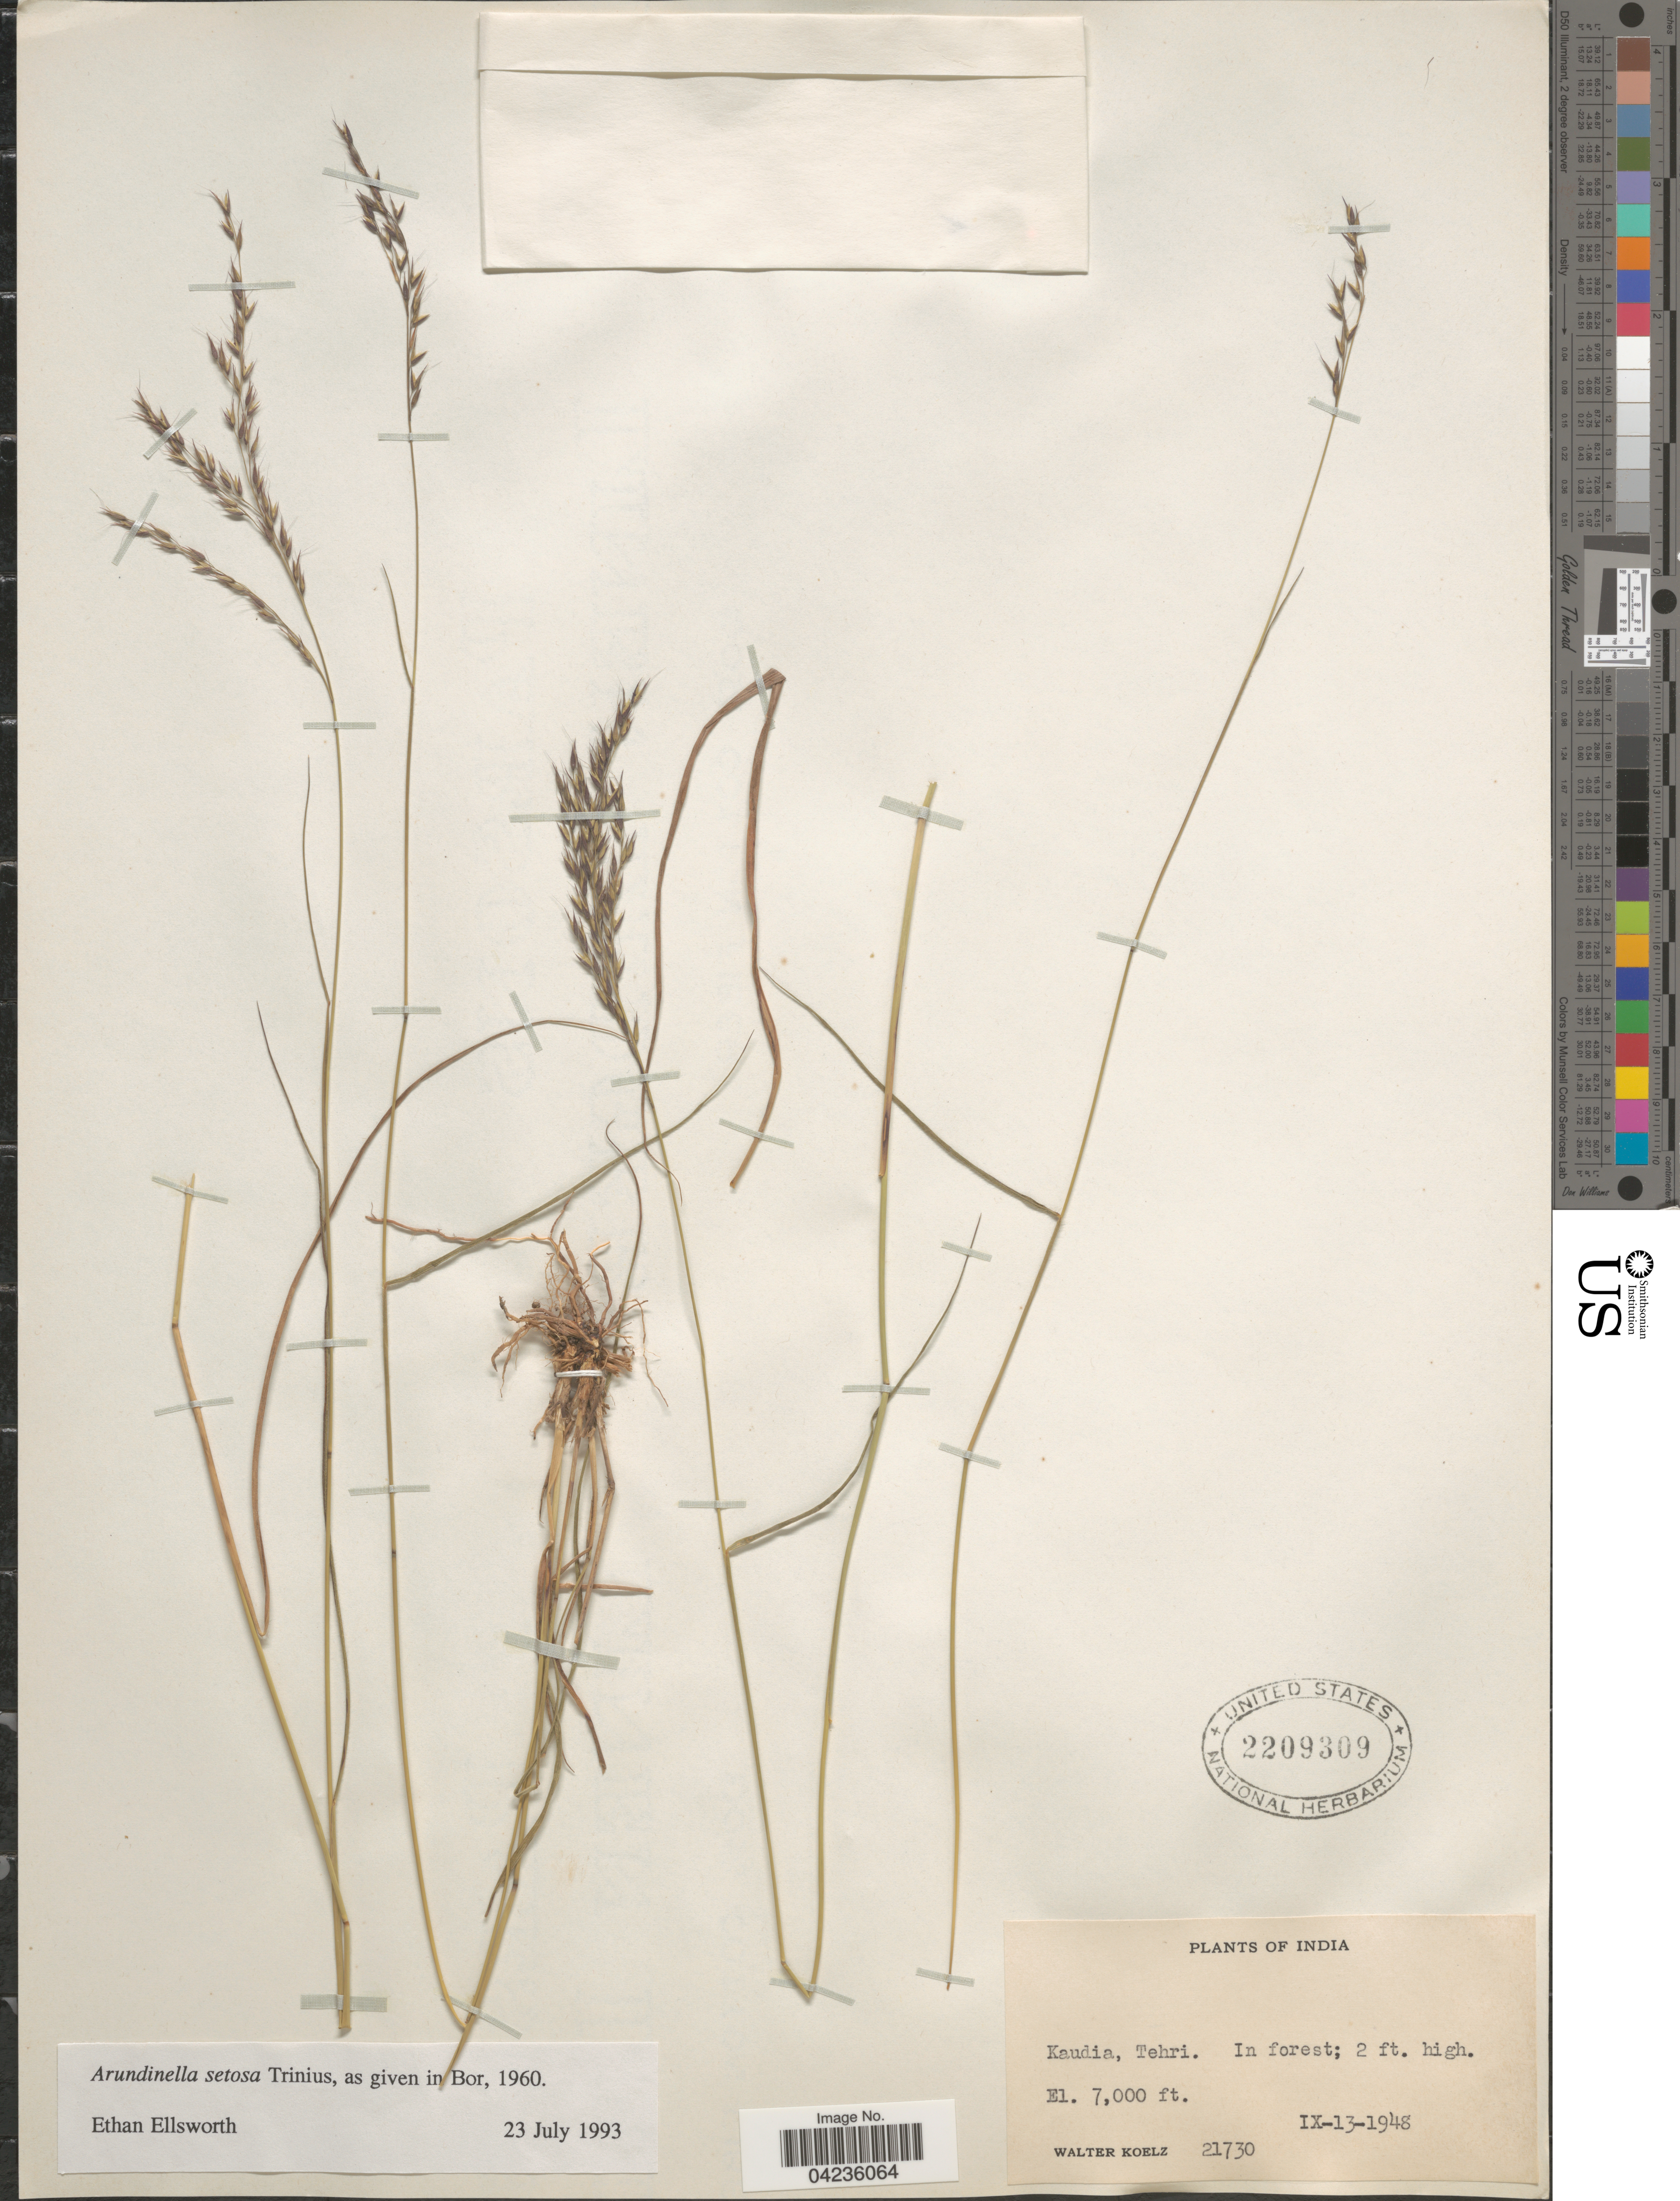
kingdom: Plantae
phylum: Tracheophyta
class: Liliopsida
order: Poales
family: Poaceae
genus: Arundinella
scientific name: Arundinella setosa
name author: Trin.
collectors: W. N. Koelz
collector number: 21730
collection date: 1948-09-13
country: India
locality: Kaudia, Tehri.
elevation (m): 2134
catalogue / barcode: US 2209309